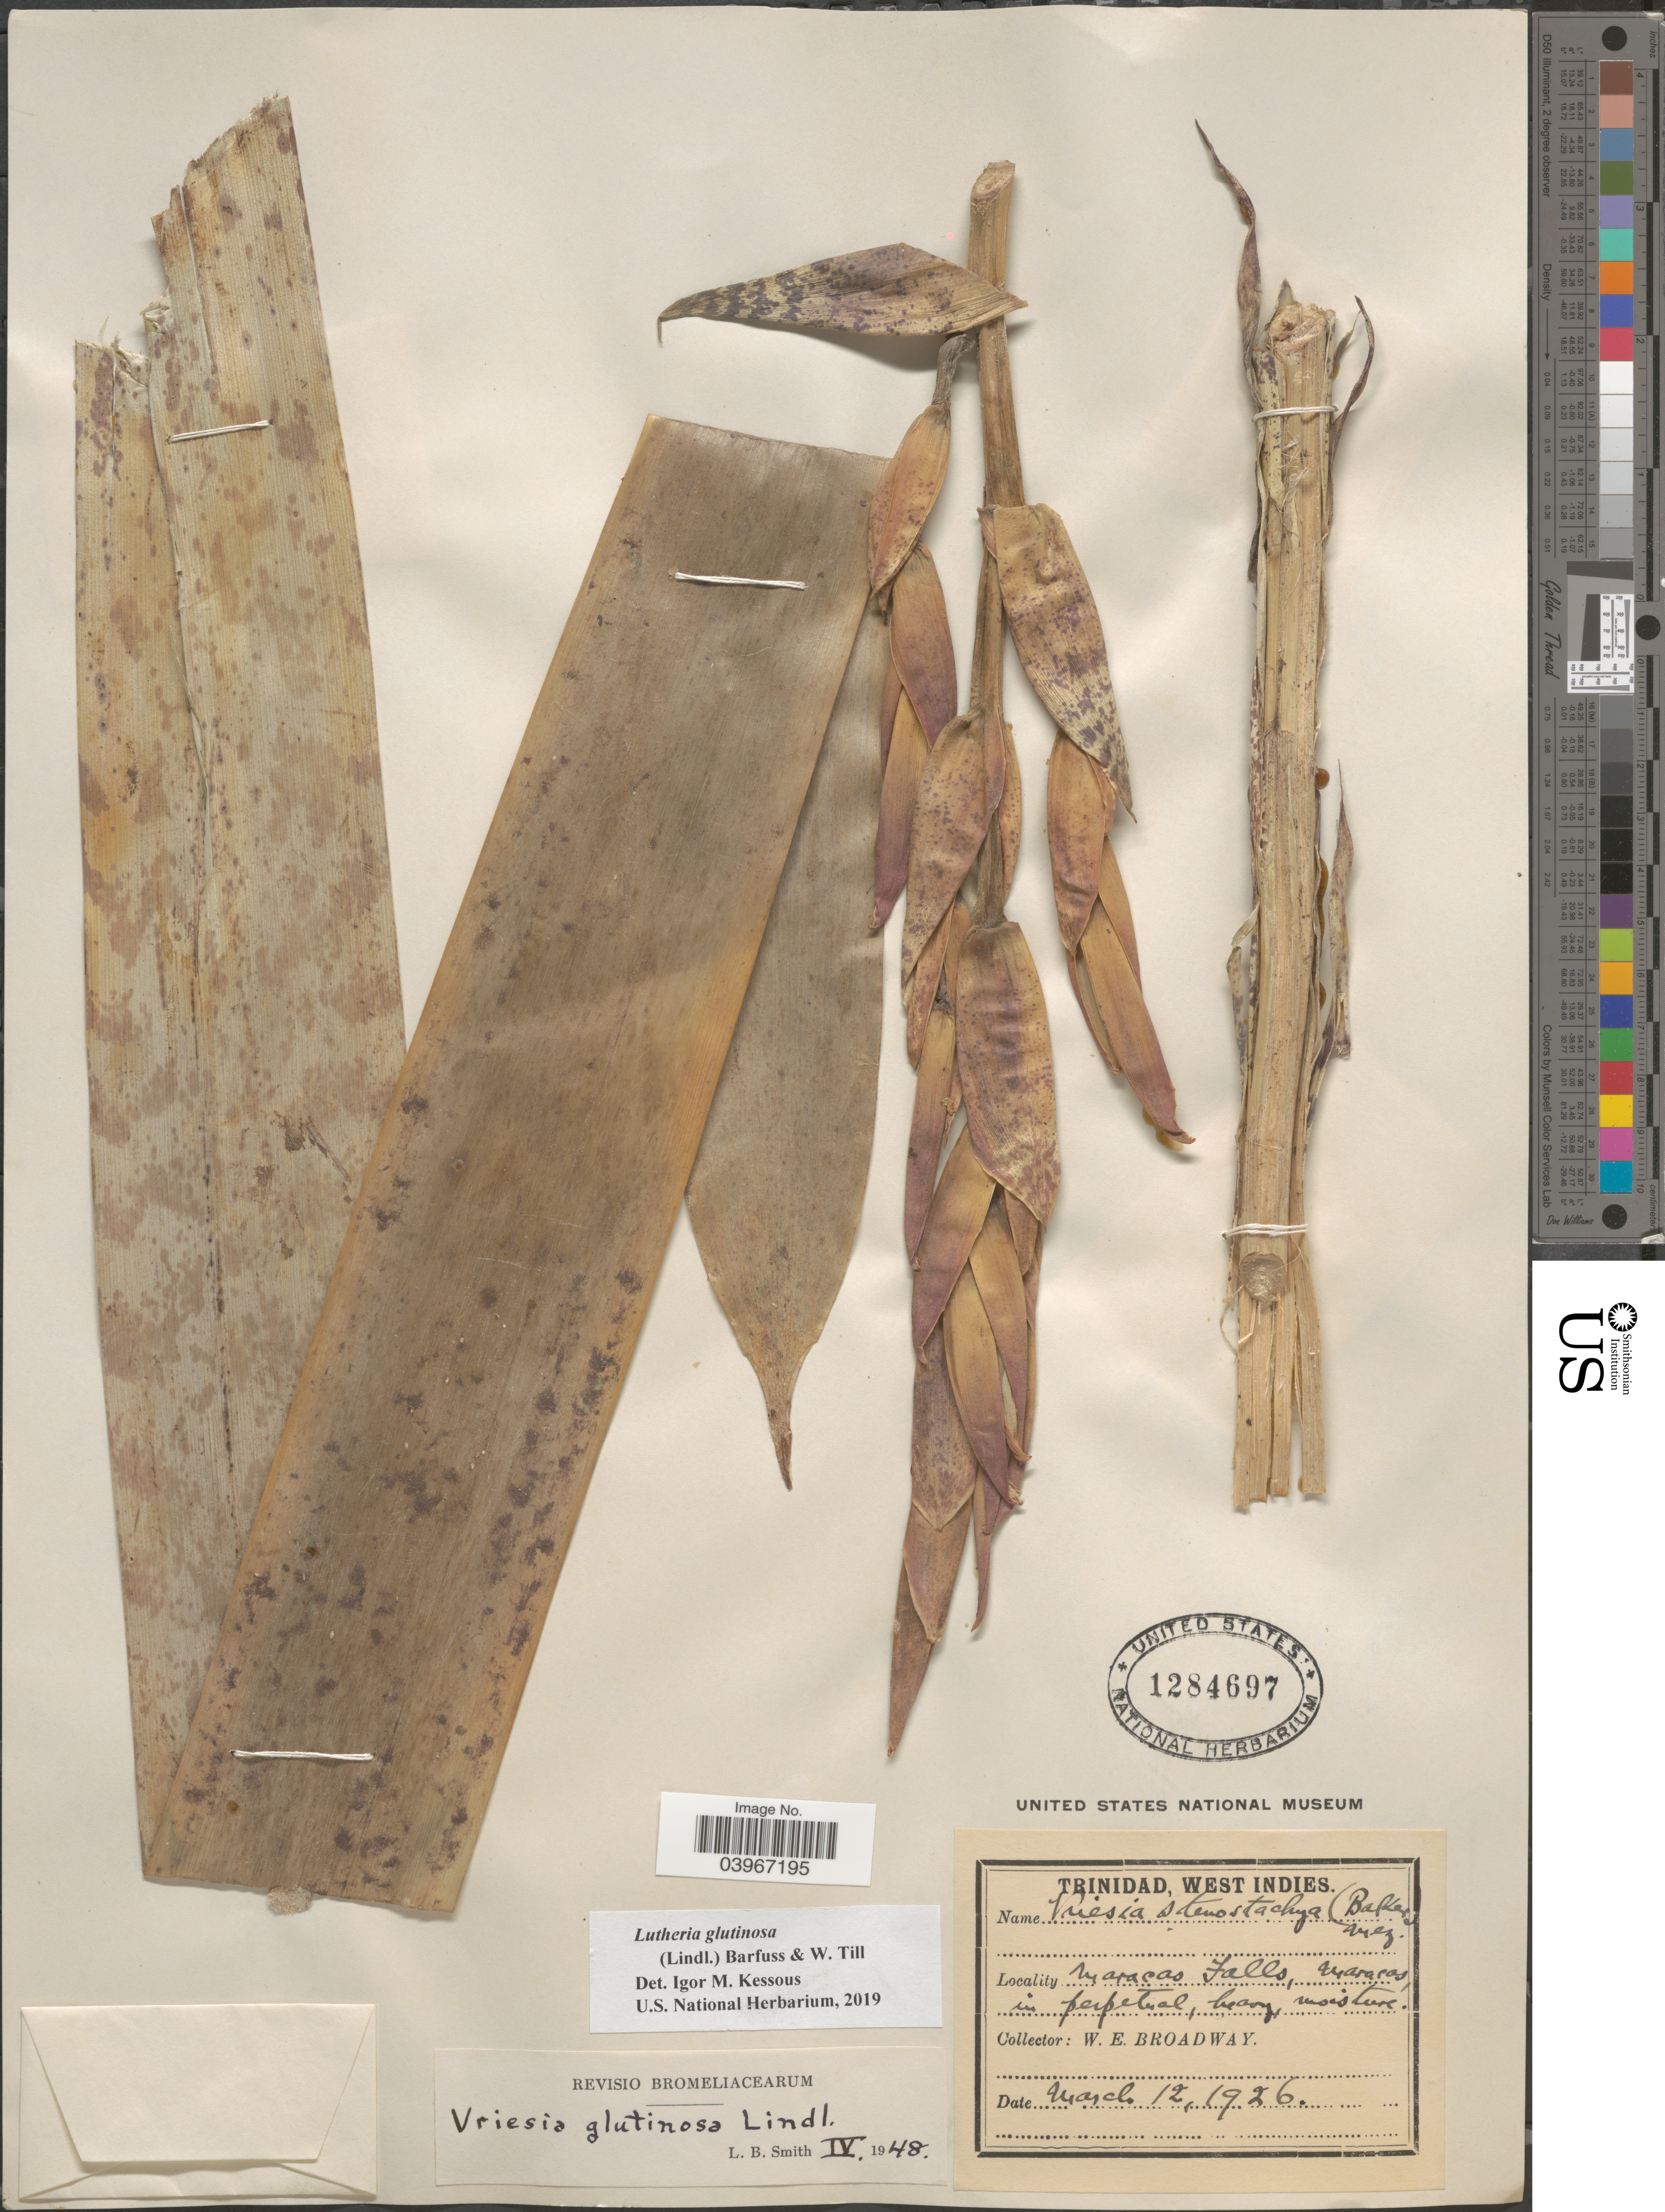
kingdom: Plantae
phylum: Tracheophyta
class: Liliopsida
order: Poales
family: Bromeliaceae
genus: Lutheria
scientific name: Lutheria glutinosa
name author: (Lindl.) Barfuss & W. Till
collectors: W. E. Broadway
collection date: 1926-03-12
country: Trinidad and Tobago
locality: Trinidad, West Indies. Maracas Falls, Maracas in perpetual, heavy moisture.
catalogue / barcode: US 1284697